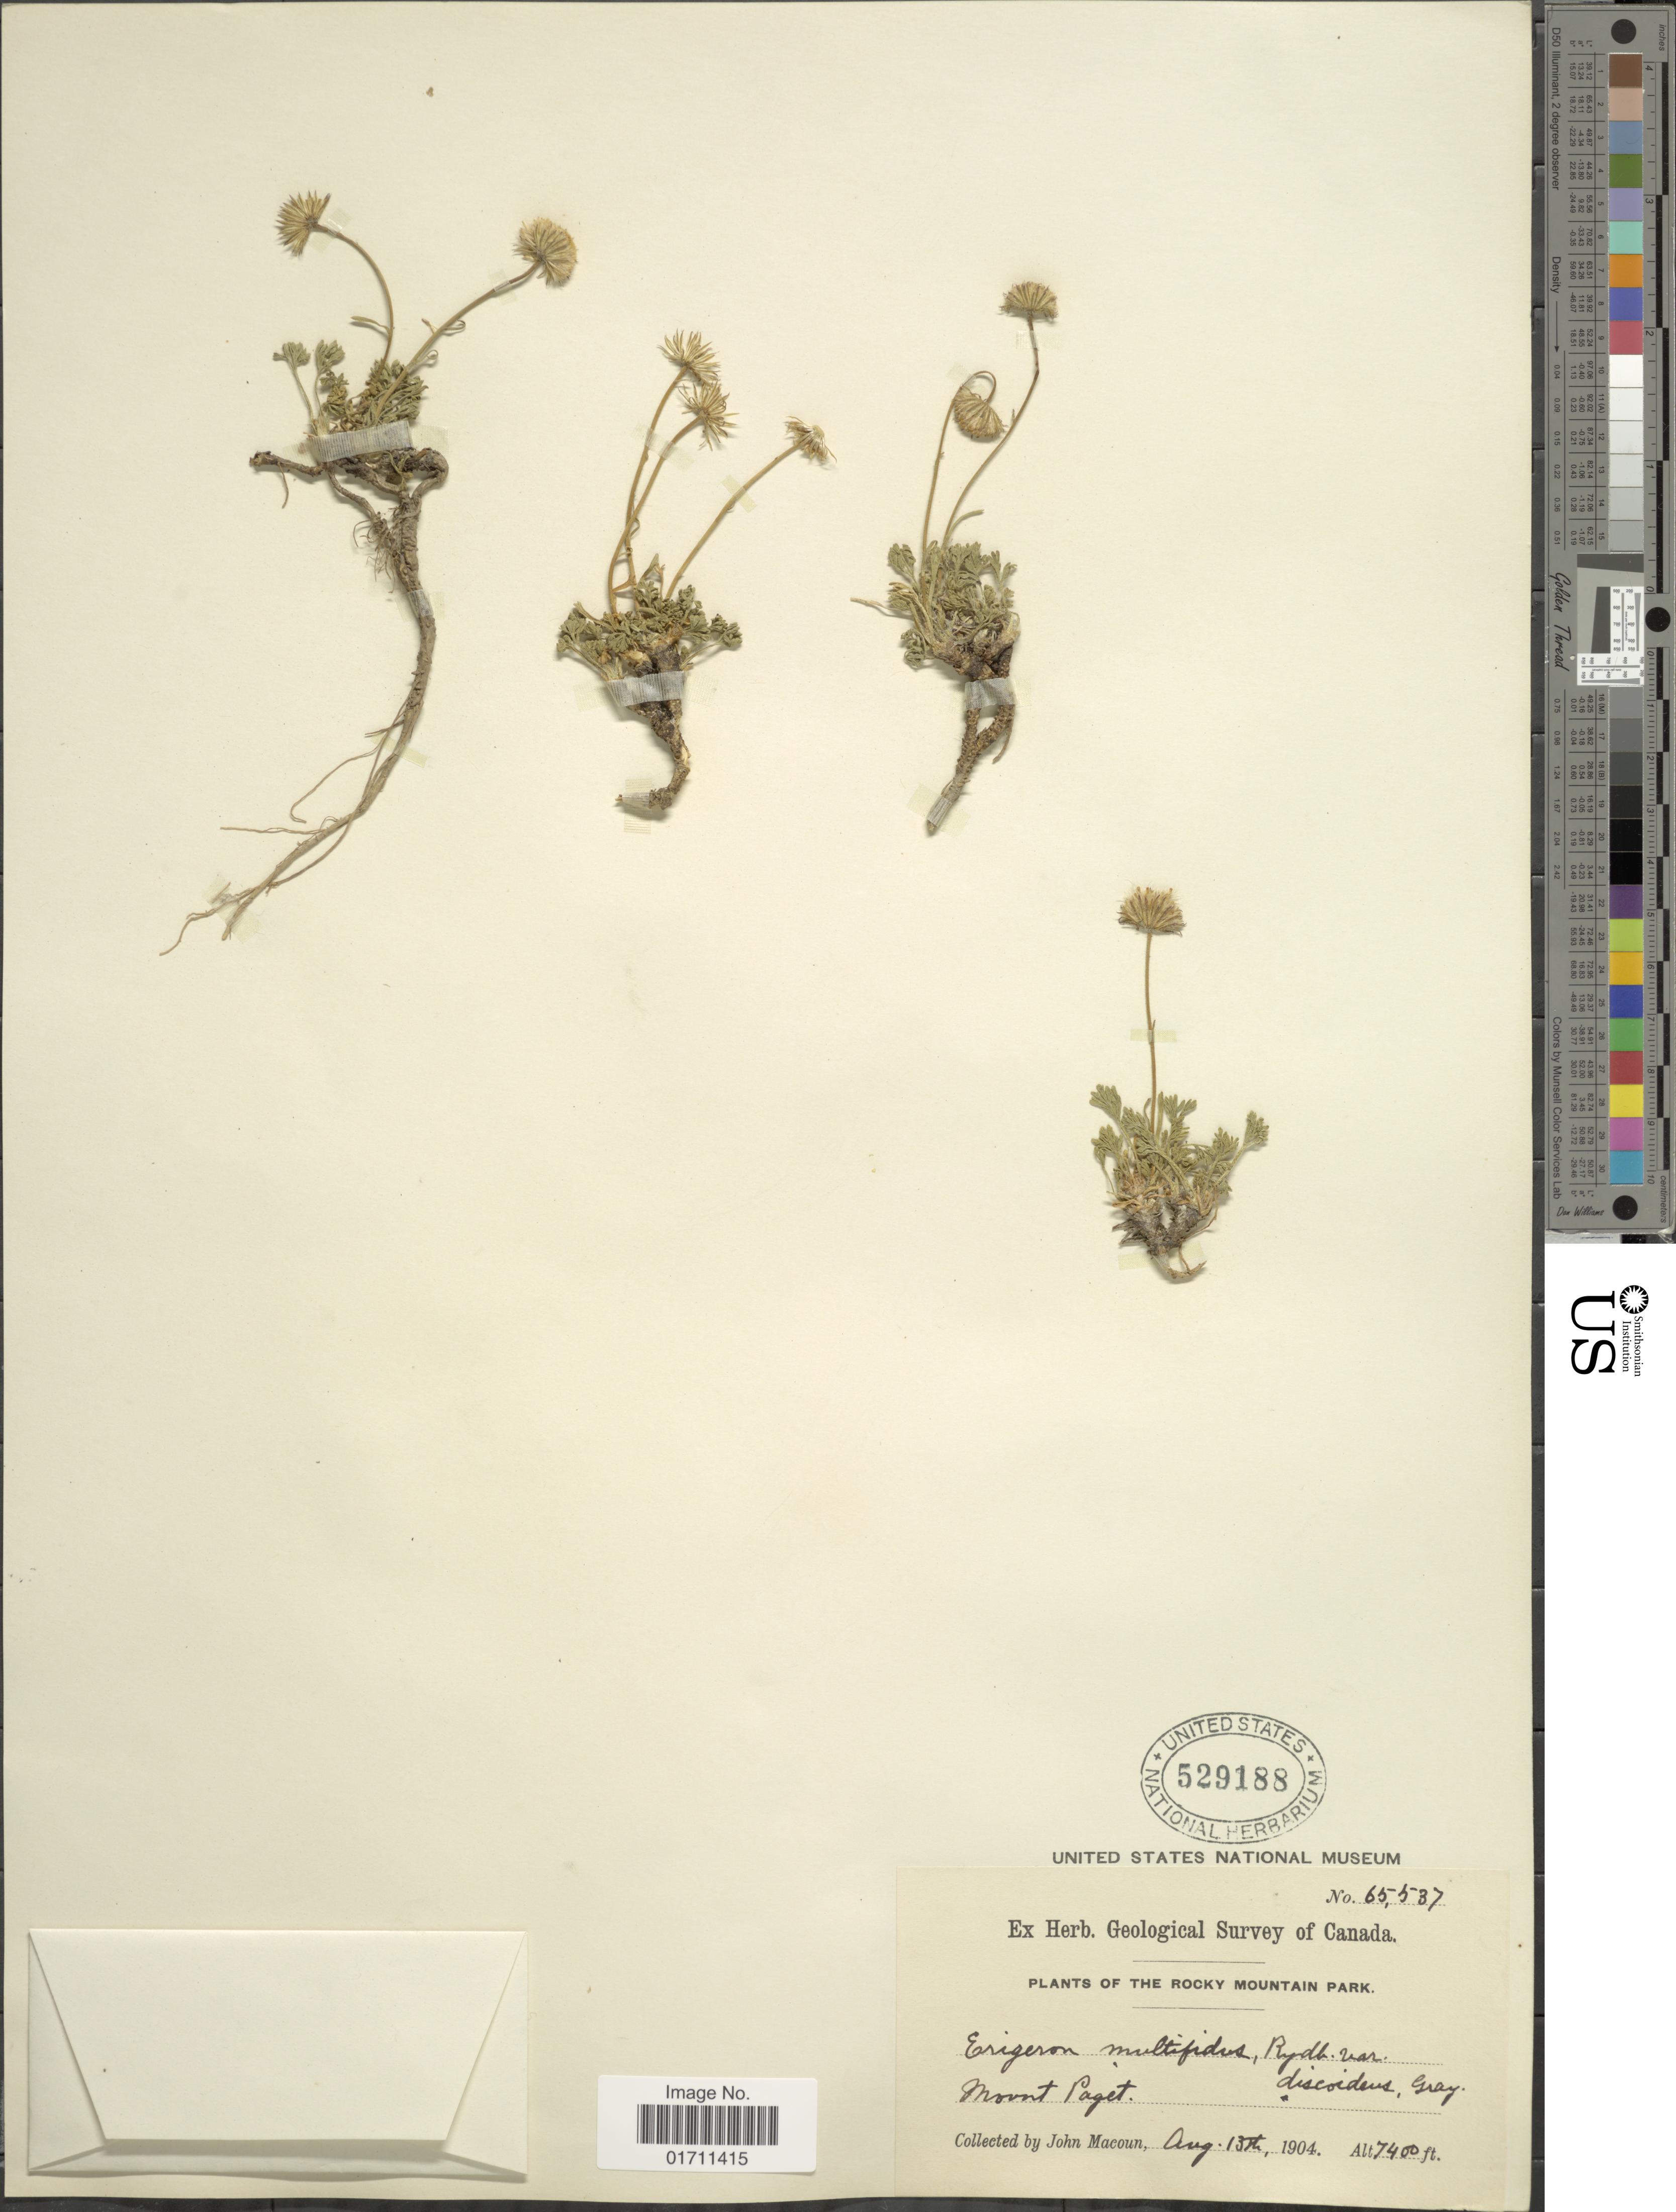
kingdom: Plantae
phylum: Tracheophyta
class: Magnoliopsida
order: Asterales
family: Asteraceae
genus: Erigeron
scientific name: Erigeron compositus subsp. discoideus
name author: (A. Gray) Piper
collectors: J. M. Macoun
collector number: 65537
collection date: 1904-08-13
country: Canada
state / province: Alberta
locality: The Rocky Mountain Park, Mount Paget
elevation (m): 2256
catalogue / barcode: US 529188